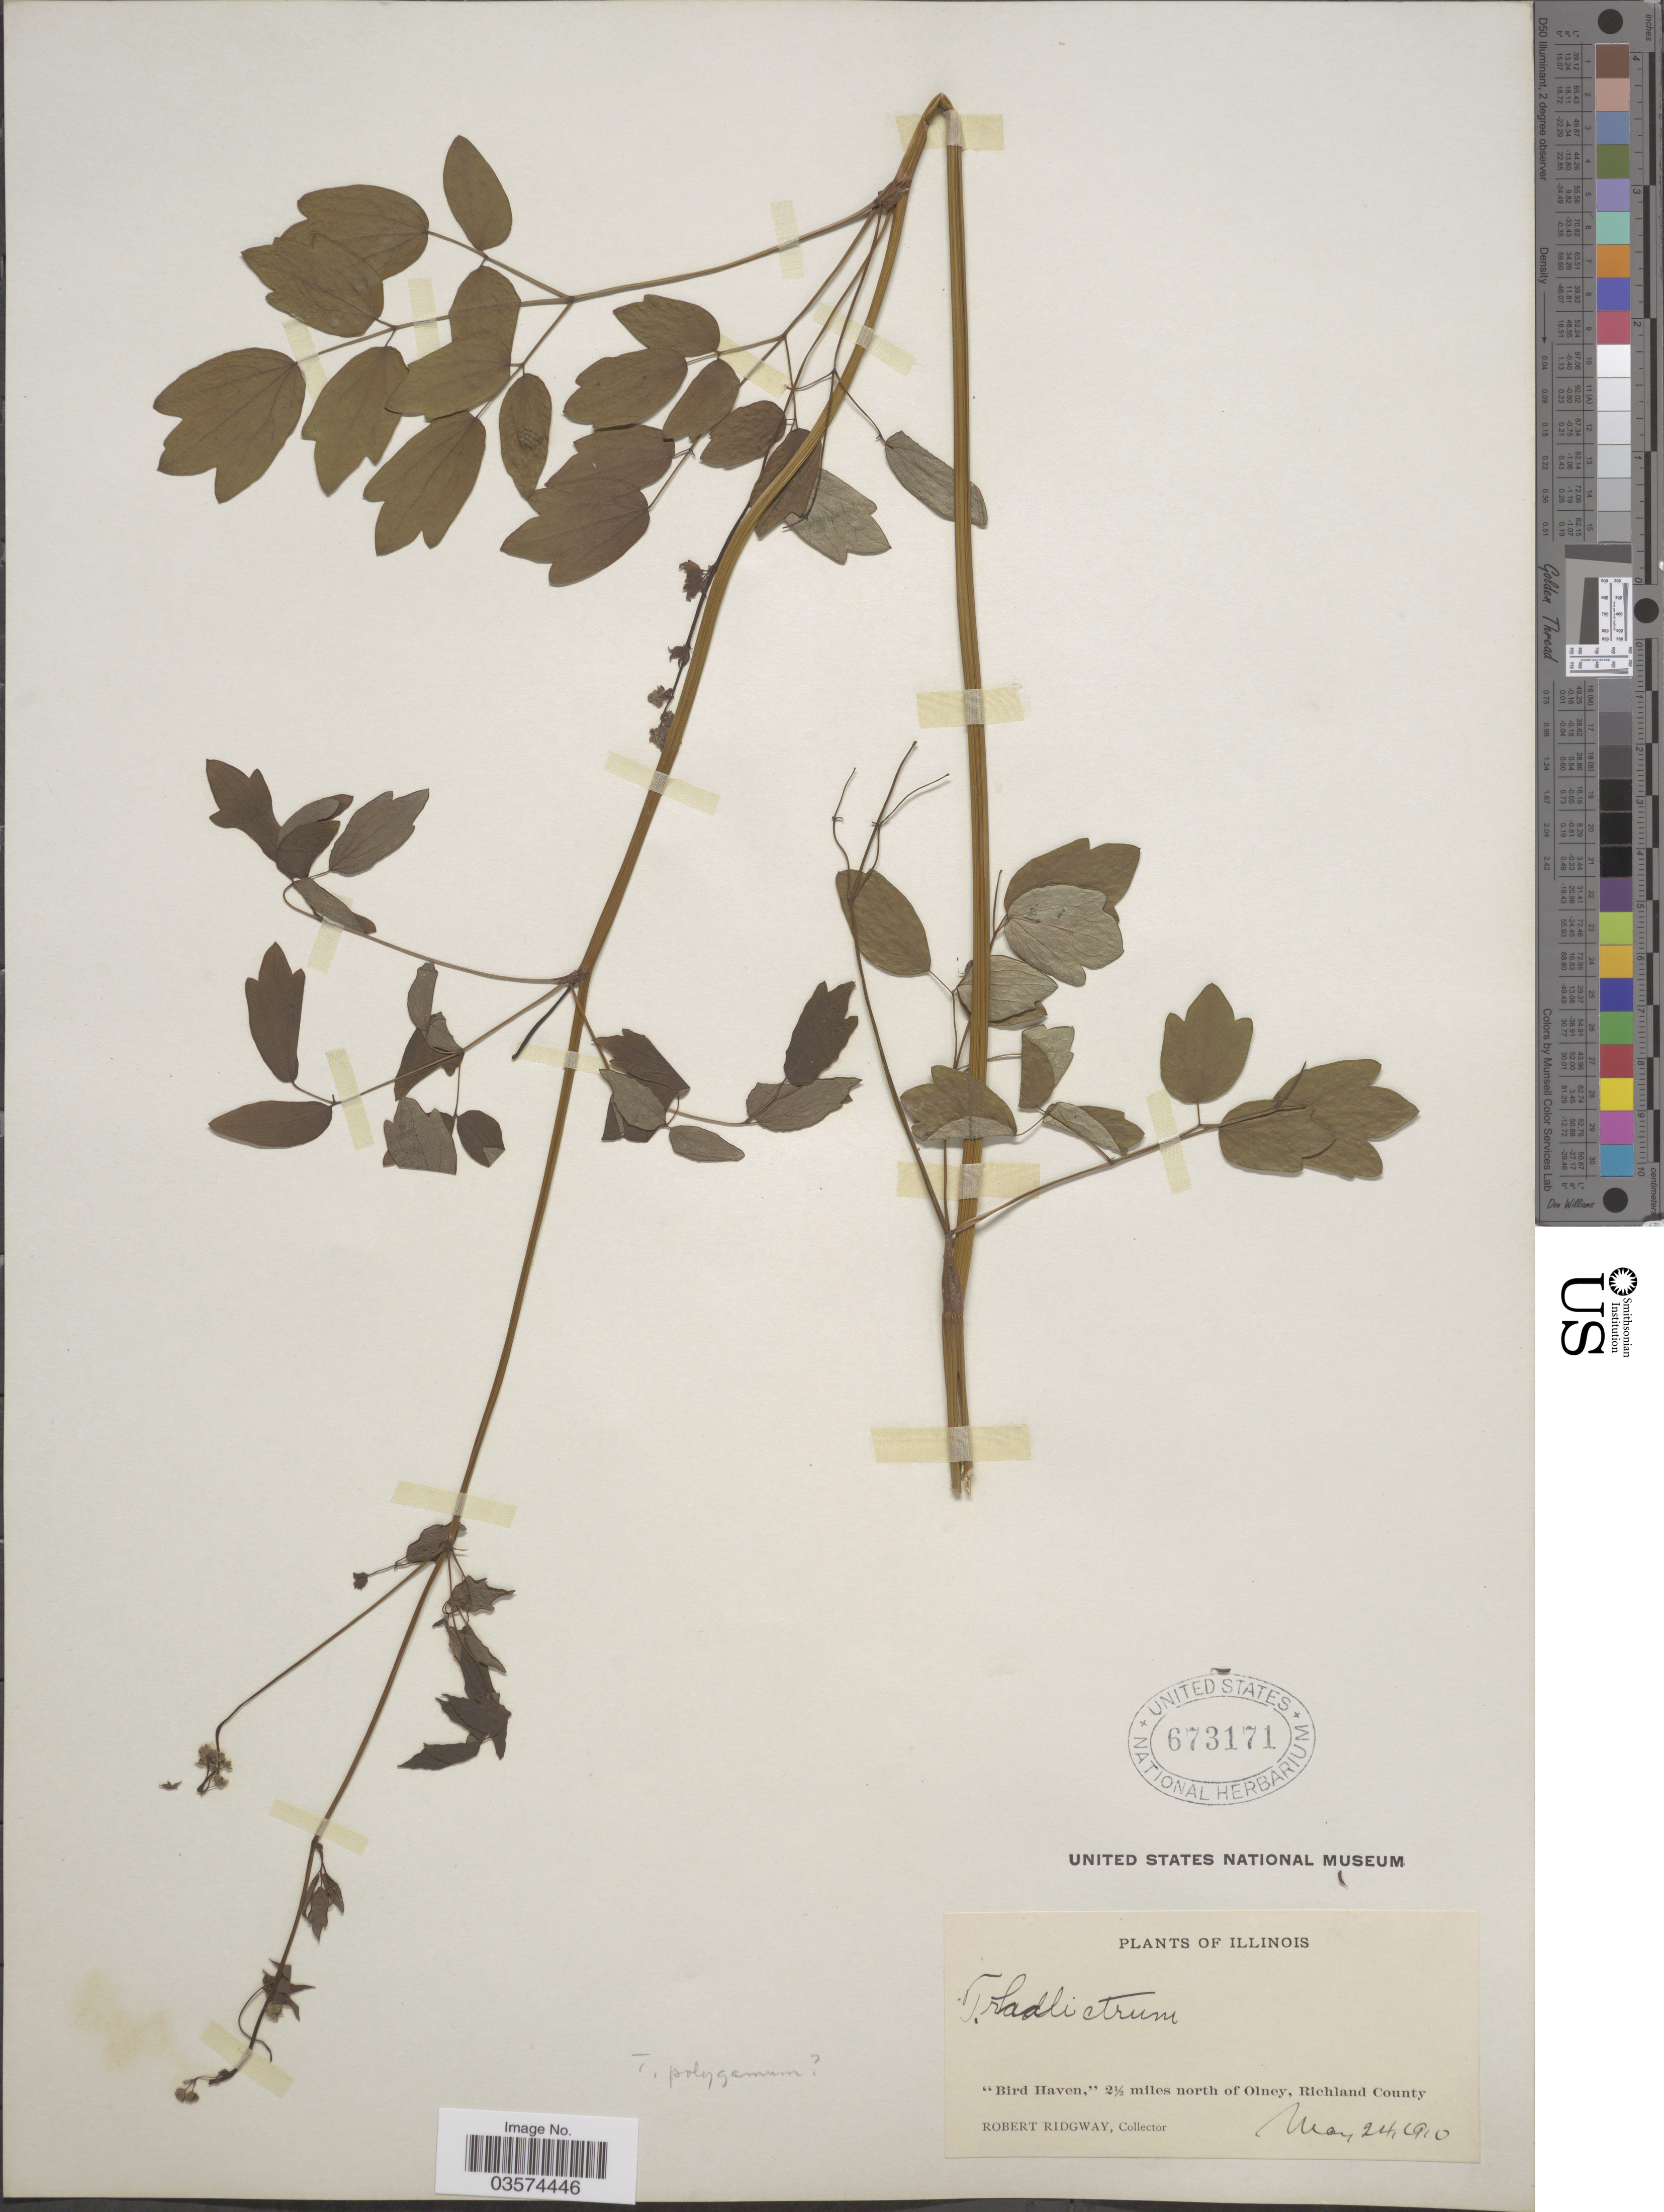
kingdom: Plantae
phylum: Tracheophyta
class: Magnoliopsida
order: Ranunculales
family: Ranunculaceae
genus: Thalictrum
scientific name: Thalictrum amphibolum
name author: Greene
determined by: Strong, Mark T., (BOT), Smithsonian Institution - National Museum of Natural History (UNITED STATES)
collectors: R. Ridgway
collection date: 1910-05-24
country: United States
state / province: Illinois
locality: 'Bird Haven,' 2½ miles north of Olney, Richland County.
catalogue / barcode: US 673171